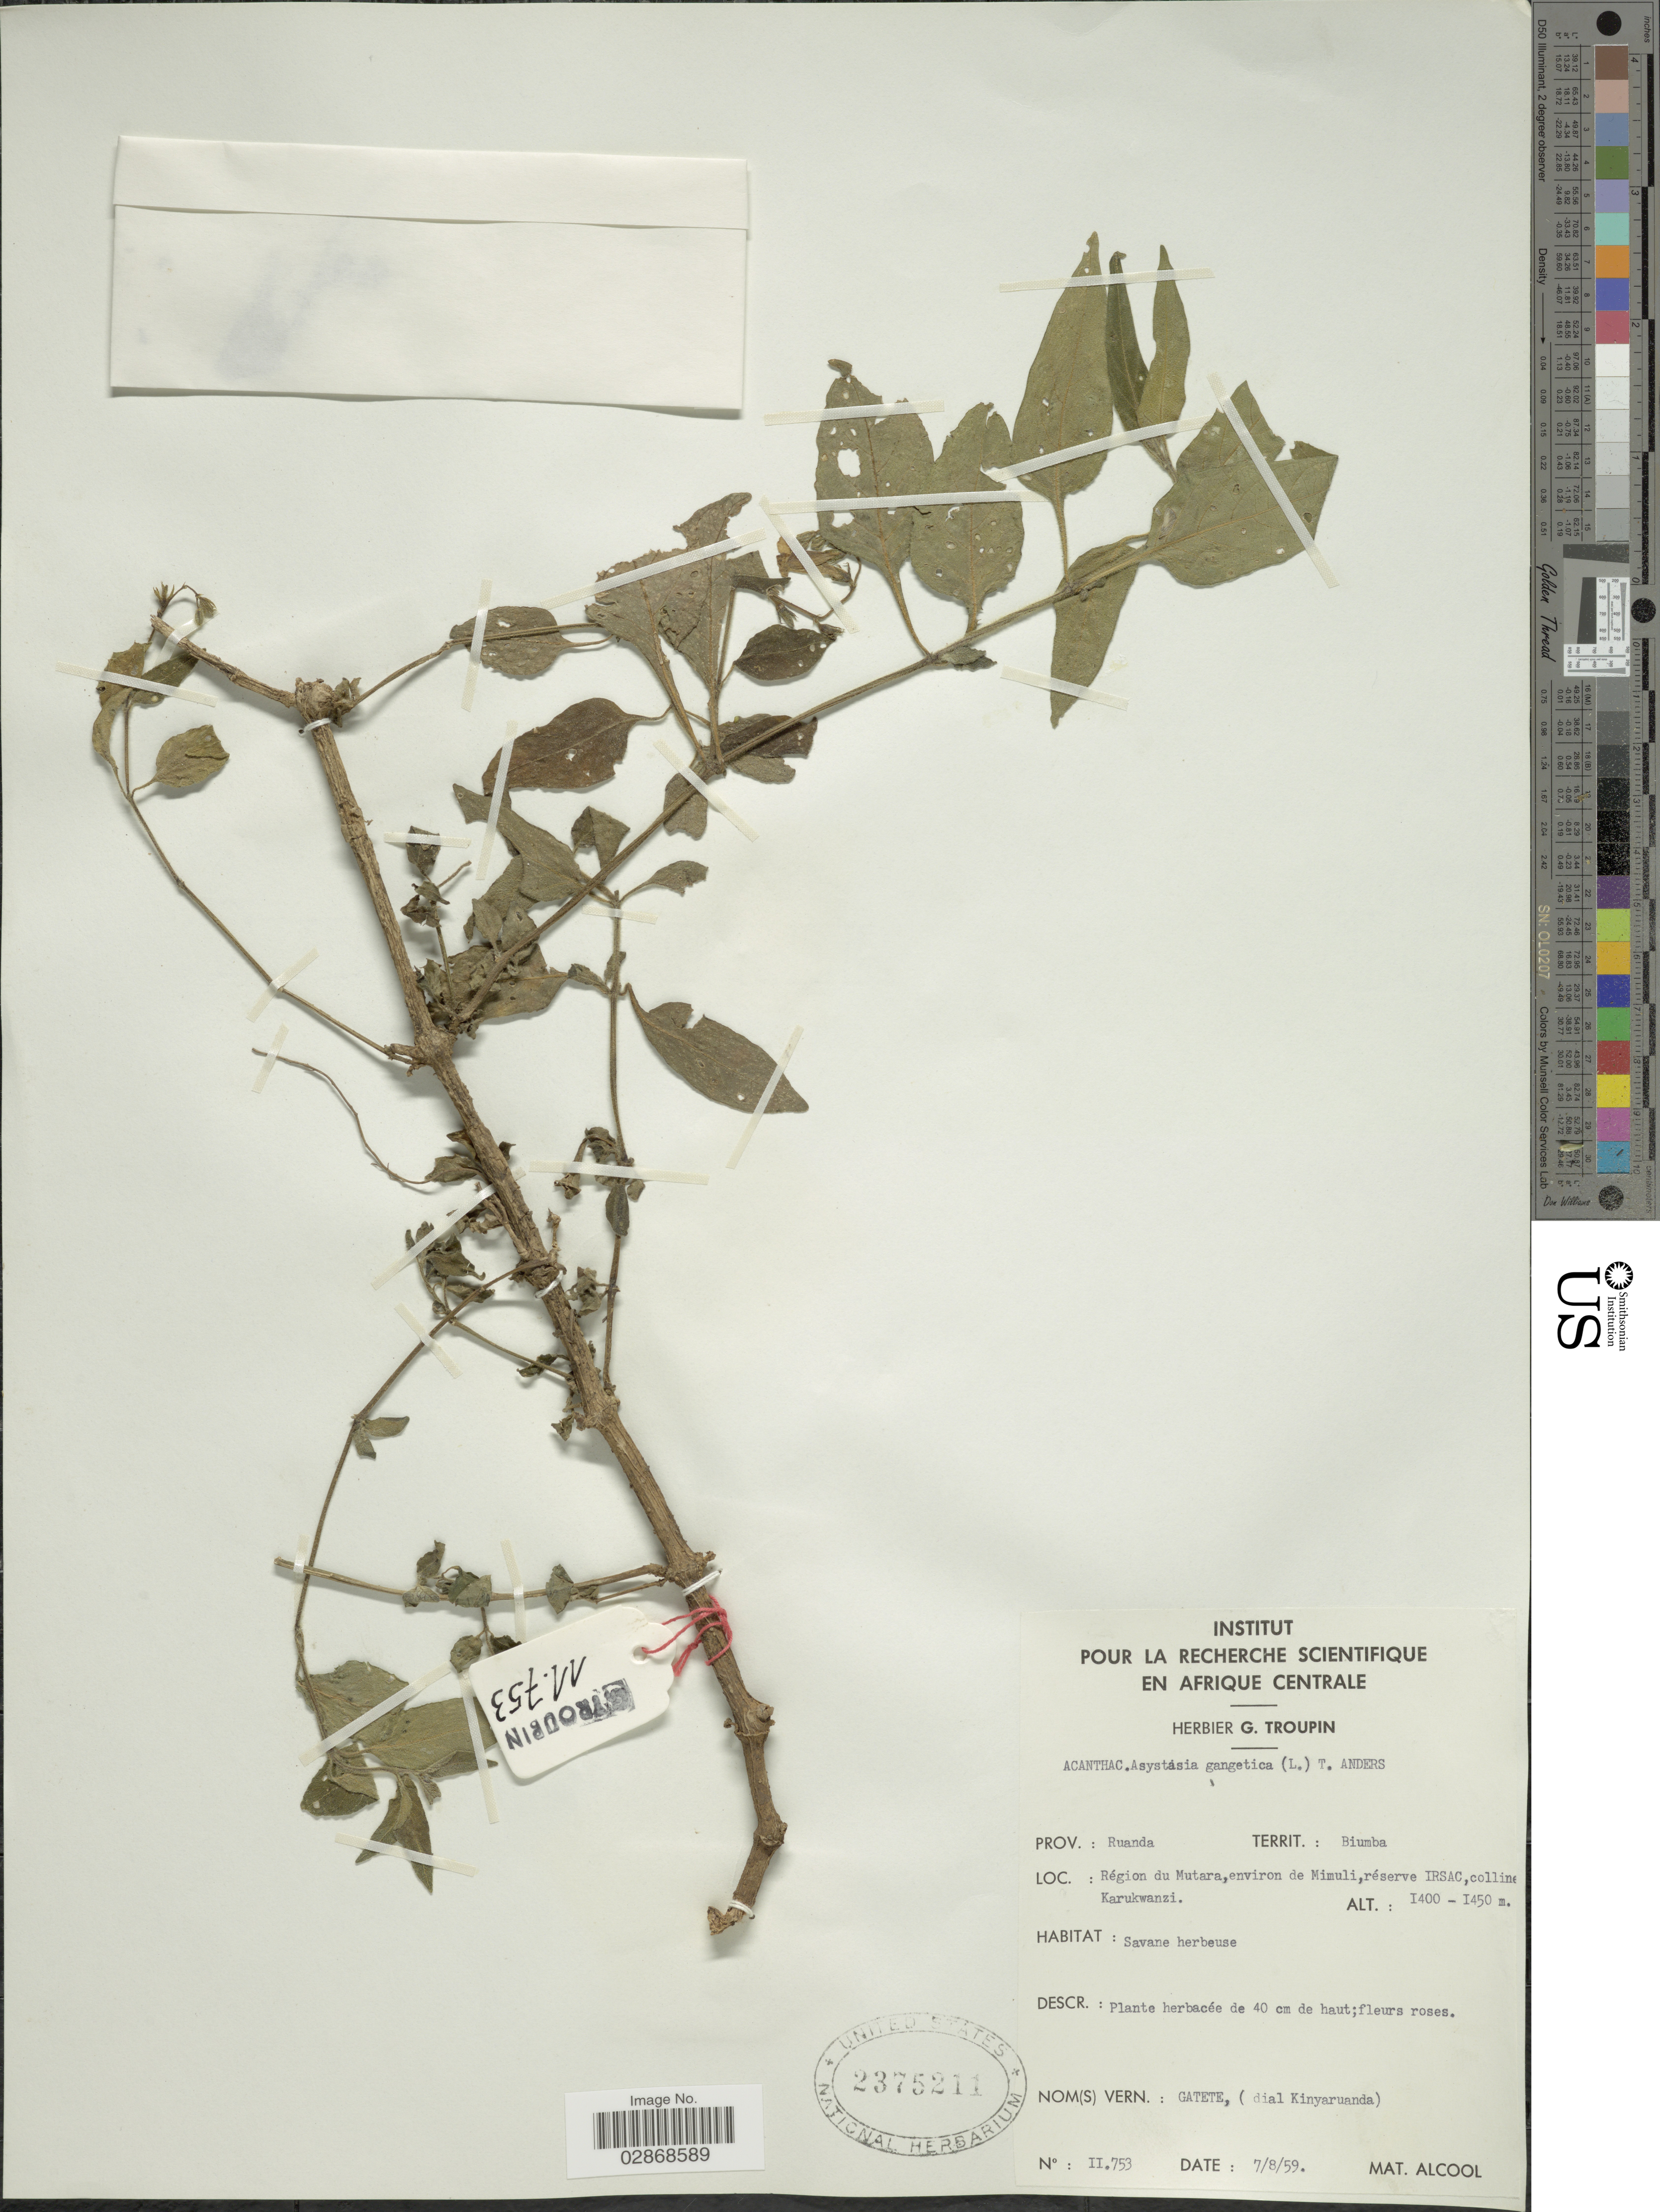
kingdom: Plantae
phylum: Tracheophyta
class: Magnoliopsida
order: Lamiales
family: Acanthaceae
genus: Asystasia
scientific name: Asystasia coromandeliana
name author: Nees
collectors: G. Troupin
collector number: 11753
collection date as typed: Transcribed d/m/y: 7/8/59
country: Rwanda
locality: Prov.: Ruanda. Territ.: Biumba. Région du Mutara, environ de Mimuli, réserve IRSAC, colline Karukwanzi.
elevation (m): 1400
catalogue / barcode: US 2375211